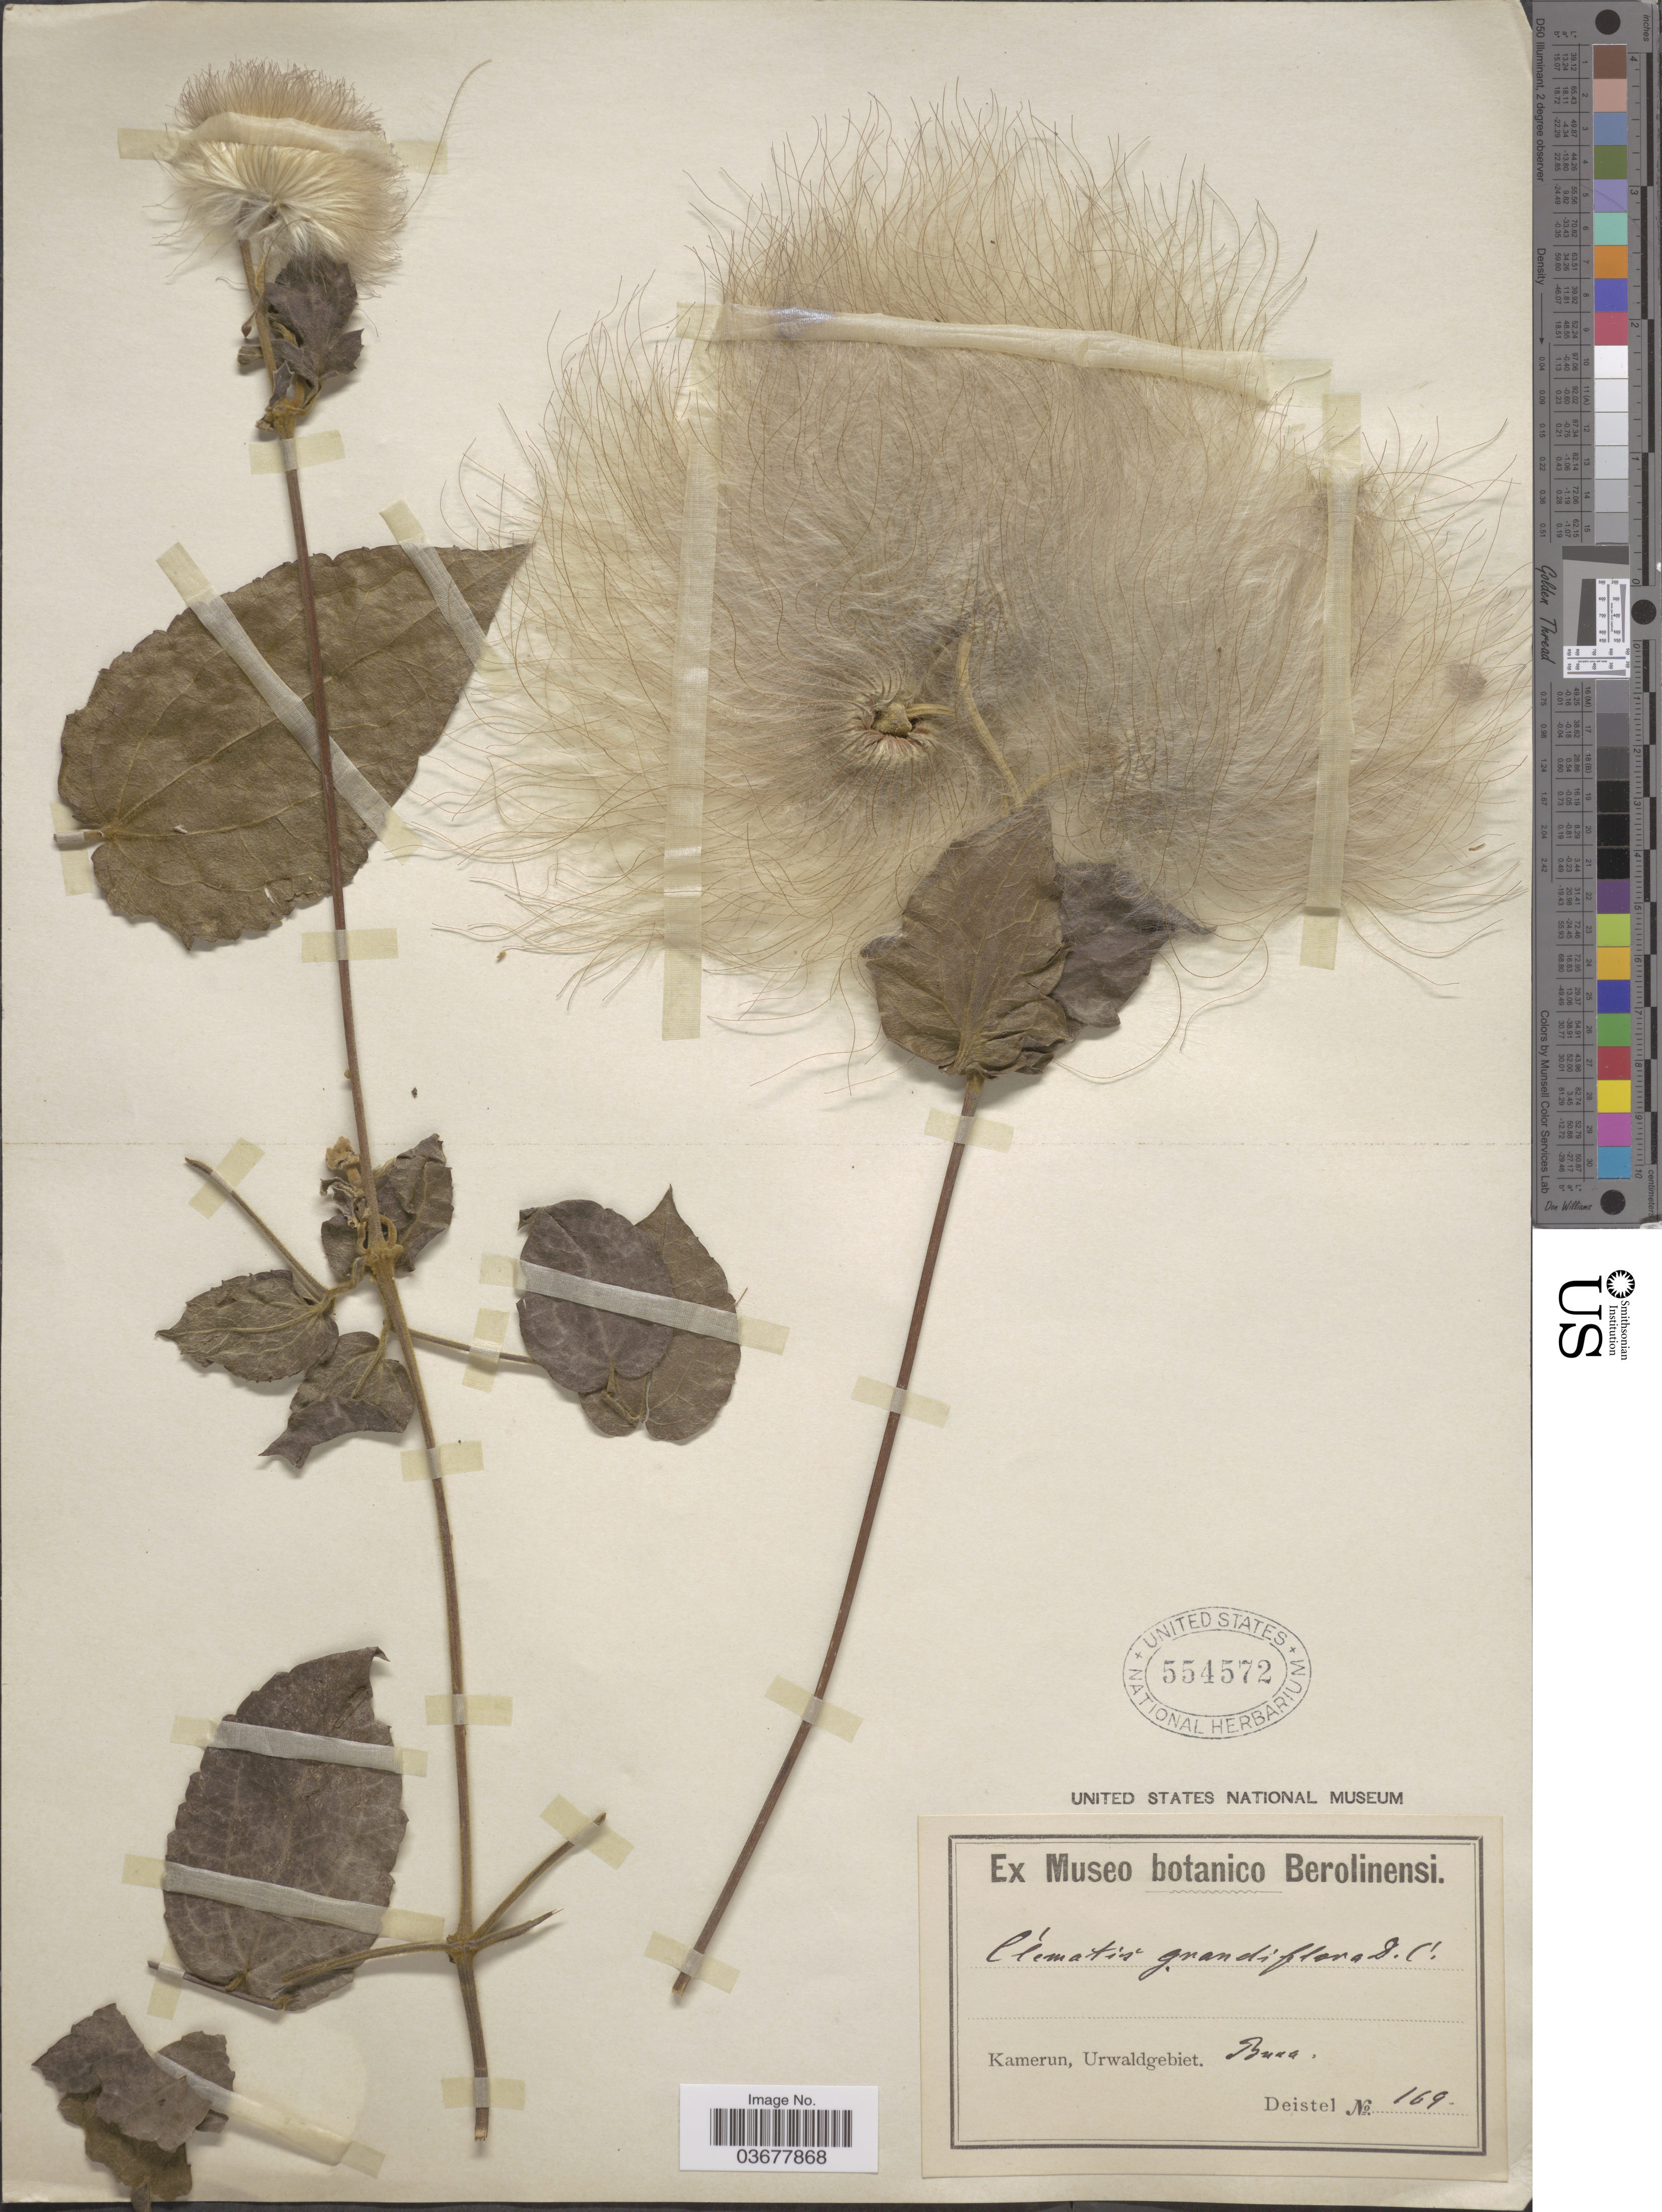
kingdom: Plantae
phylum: Tracheophyta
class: Magnoliopsida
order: Ranunculales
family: Ranunculaceae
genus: Clematis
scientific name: Clematis grandiflora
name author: DC.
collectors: -. Deistel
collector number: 169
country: Cameroon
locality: Kamerun, Urwaldgebiet. Buna.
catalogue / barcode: US 554572